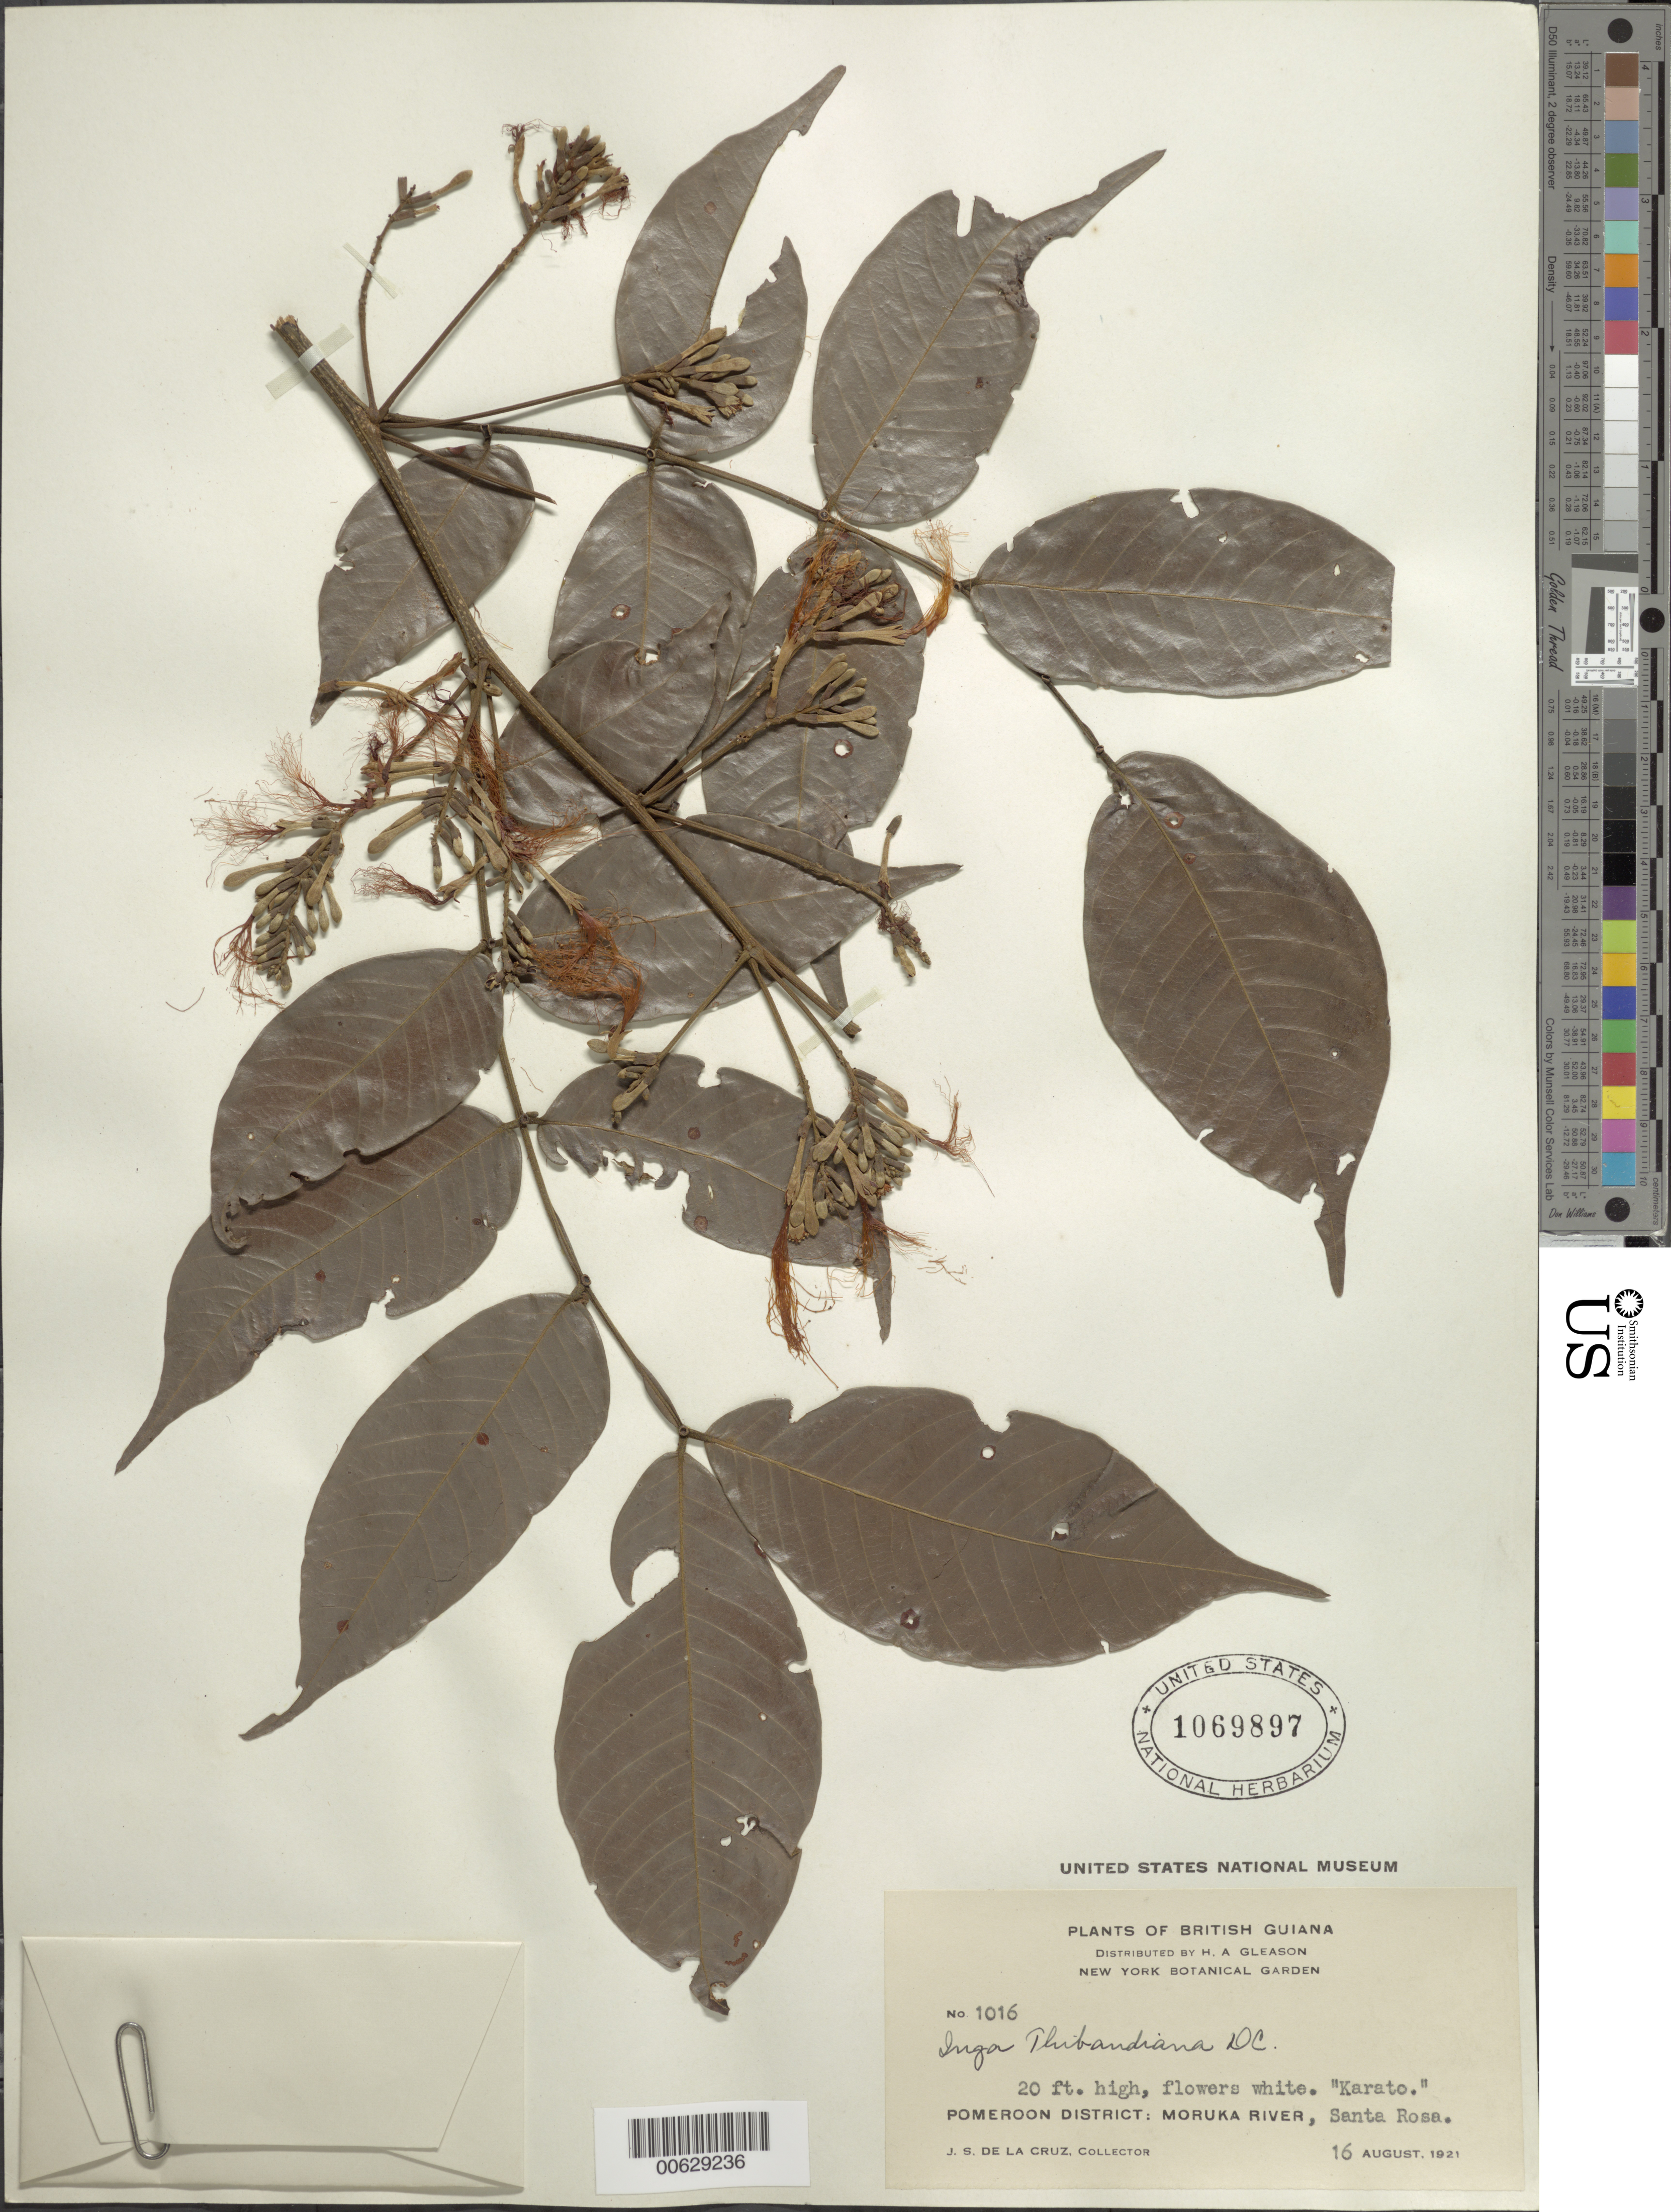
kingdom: Plantae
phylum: Tracheophyta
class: Magnoliopsida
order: Fabales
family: Fabaceae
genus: Inga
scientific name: Inga thibaudiana subsp. thibaudiana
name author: DC.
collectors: J. S. de la Cruz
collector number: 1016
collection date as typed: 16-Aug-21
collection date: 1921-08-16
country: Guyana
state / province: Barima-Waini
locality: Moruka R., Santa Rosa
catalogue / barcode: US 1069897